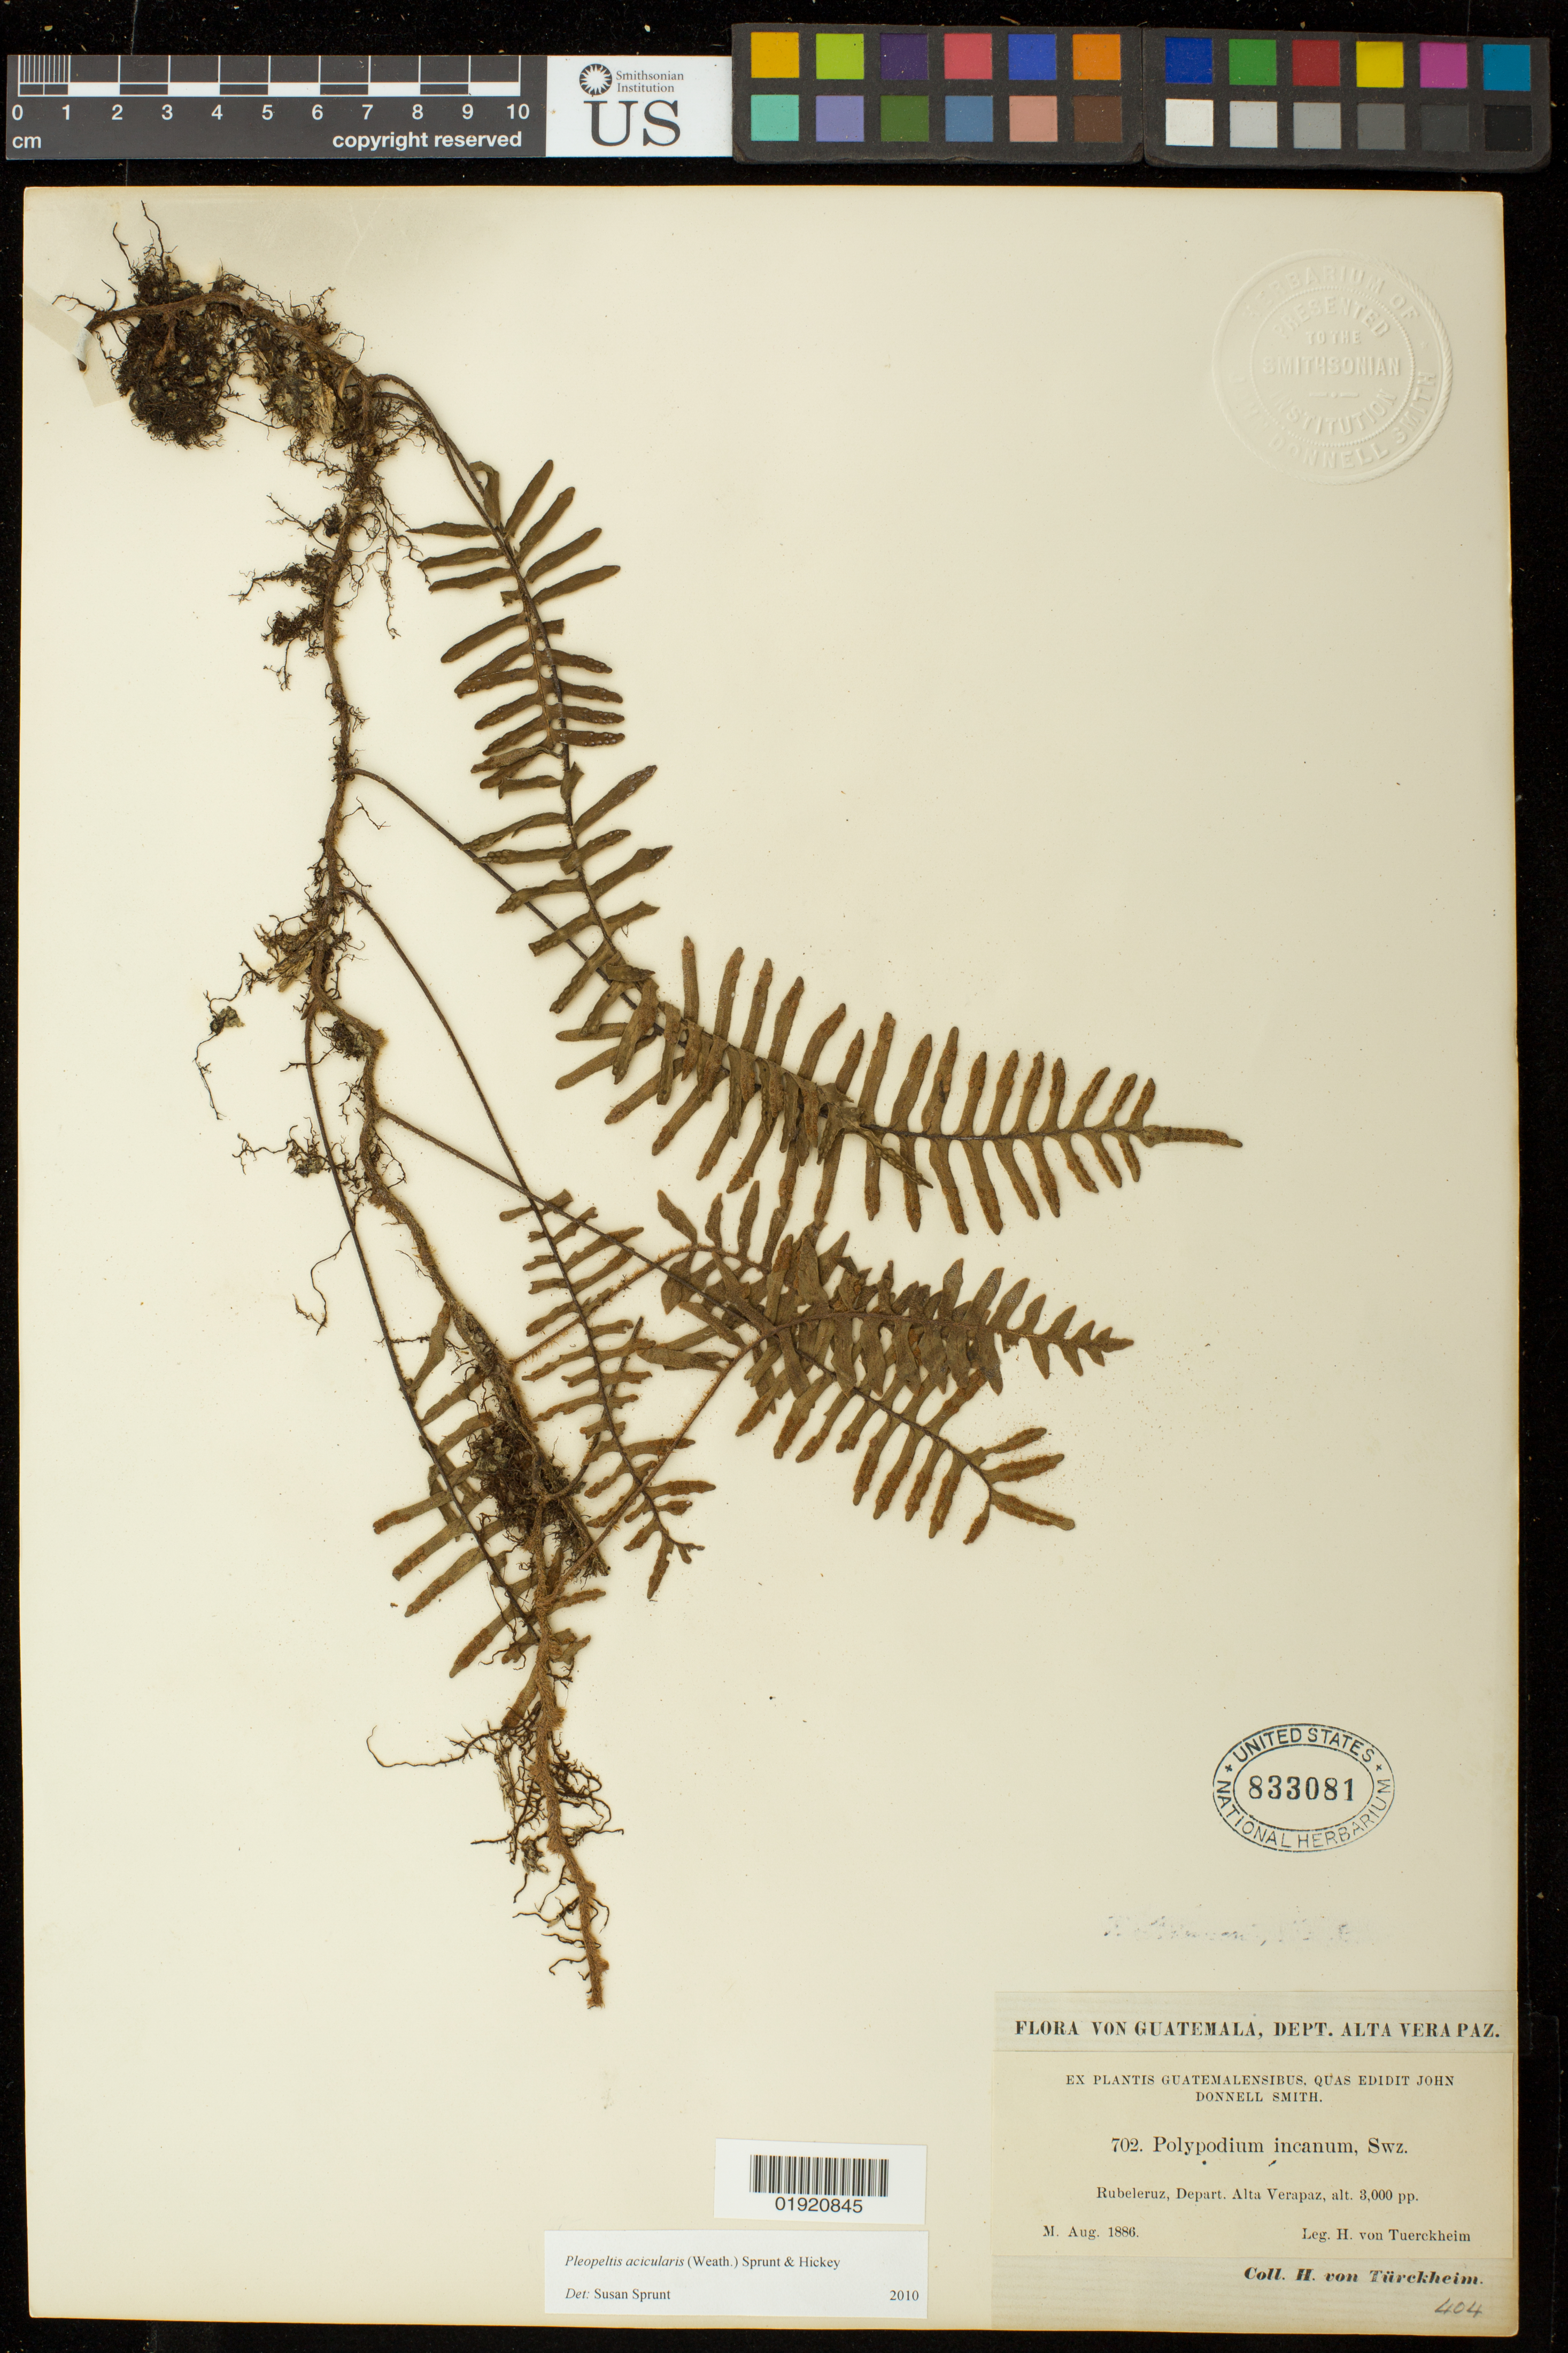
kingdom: Plantae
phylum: Tracheophyta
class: Polypodiopsida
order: Polypodiales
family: Polypodiaceae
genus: Pleopeltis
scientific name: Pleopeltis acicularis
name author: (Weath.) A.R. Sm. & Krömer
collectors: H. von Türckheim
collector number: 702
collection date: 1886-08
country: Guatemala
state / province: Alta Verapaz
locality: Guatemala. Rubeleruz, Depart. Alta Verapaz.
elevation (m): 914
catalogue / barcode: US 833081